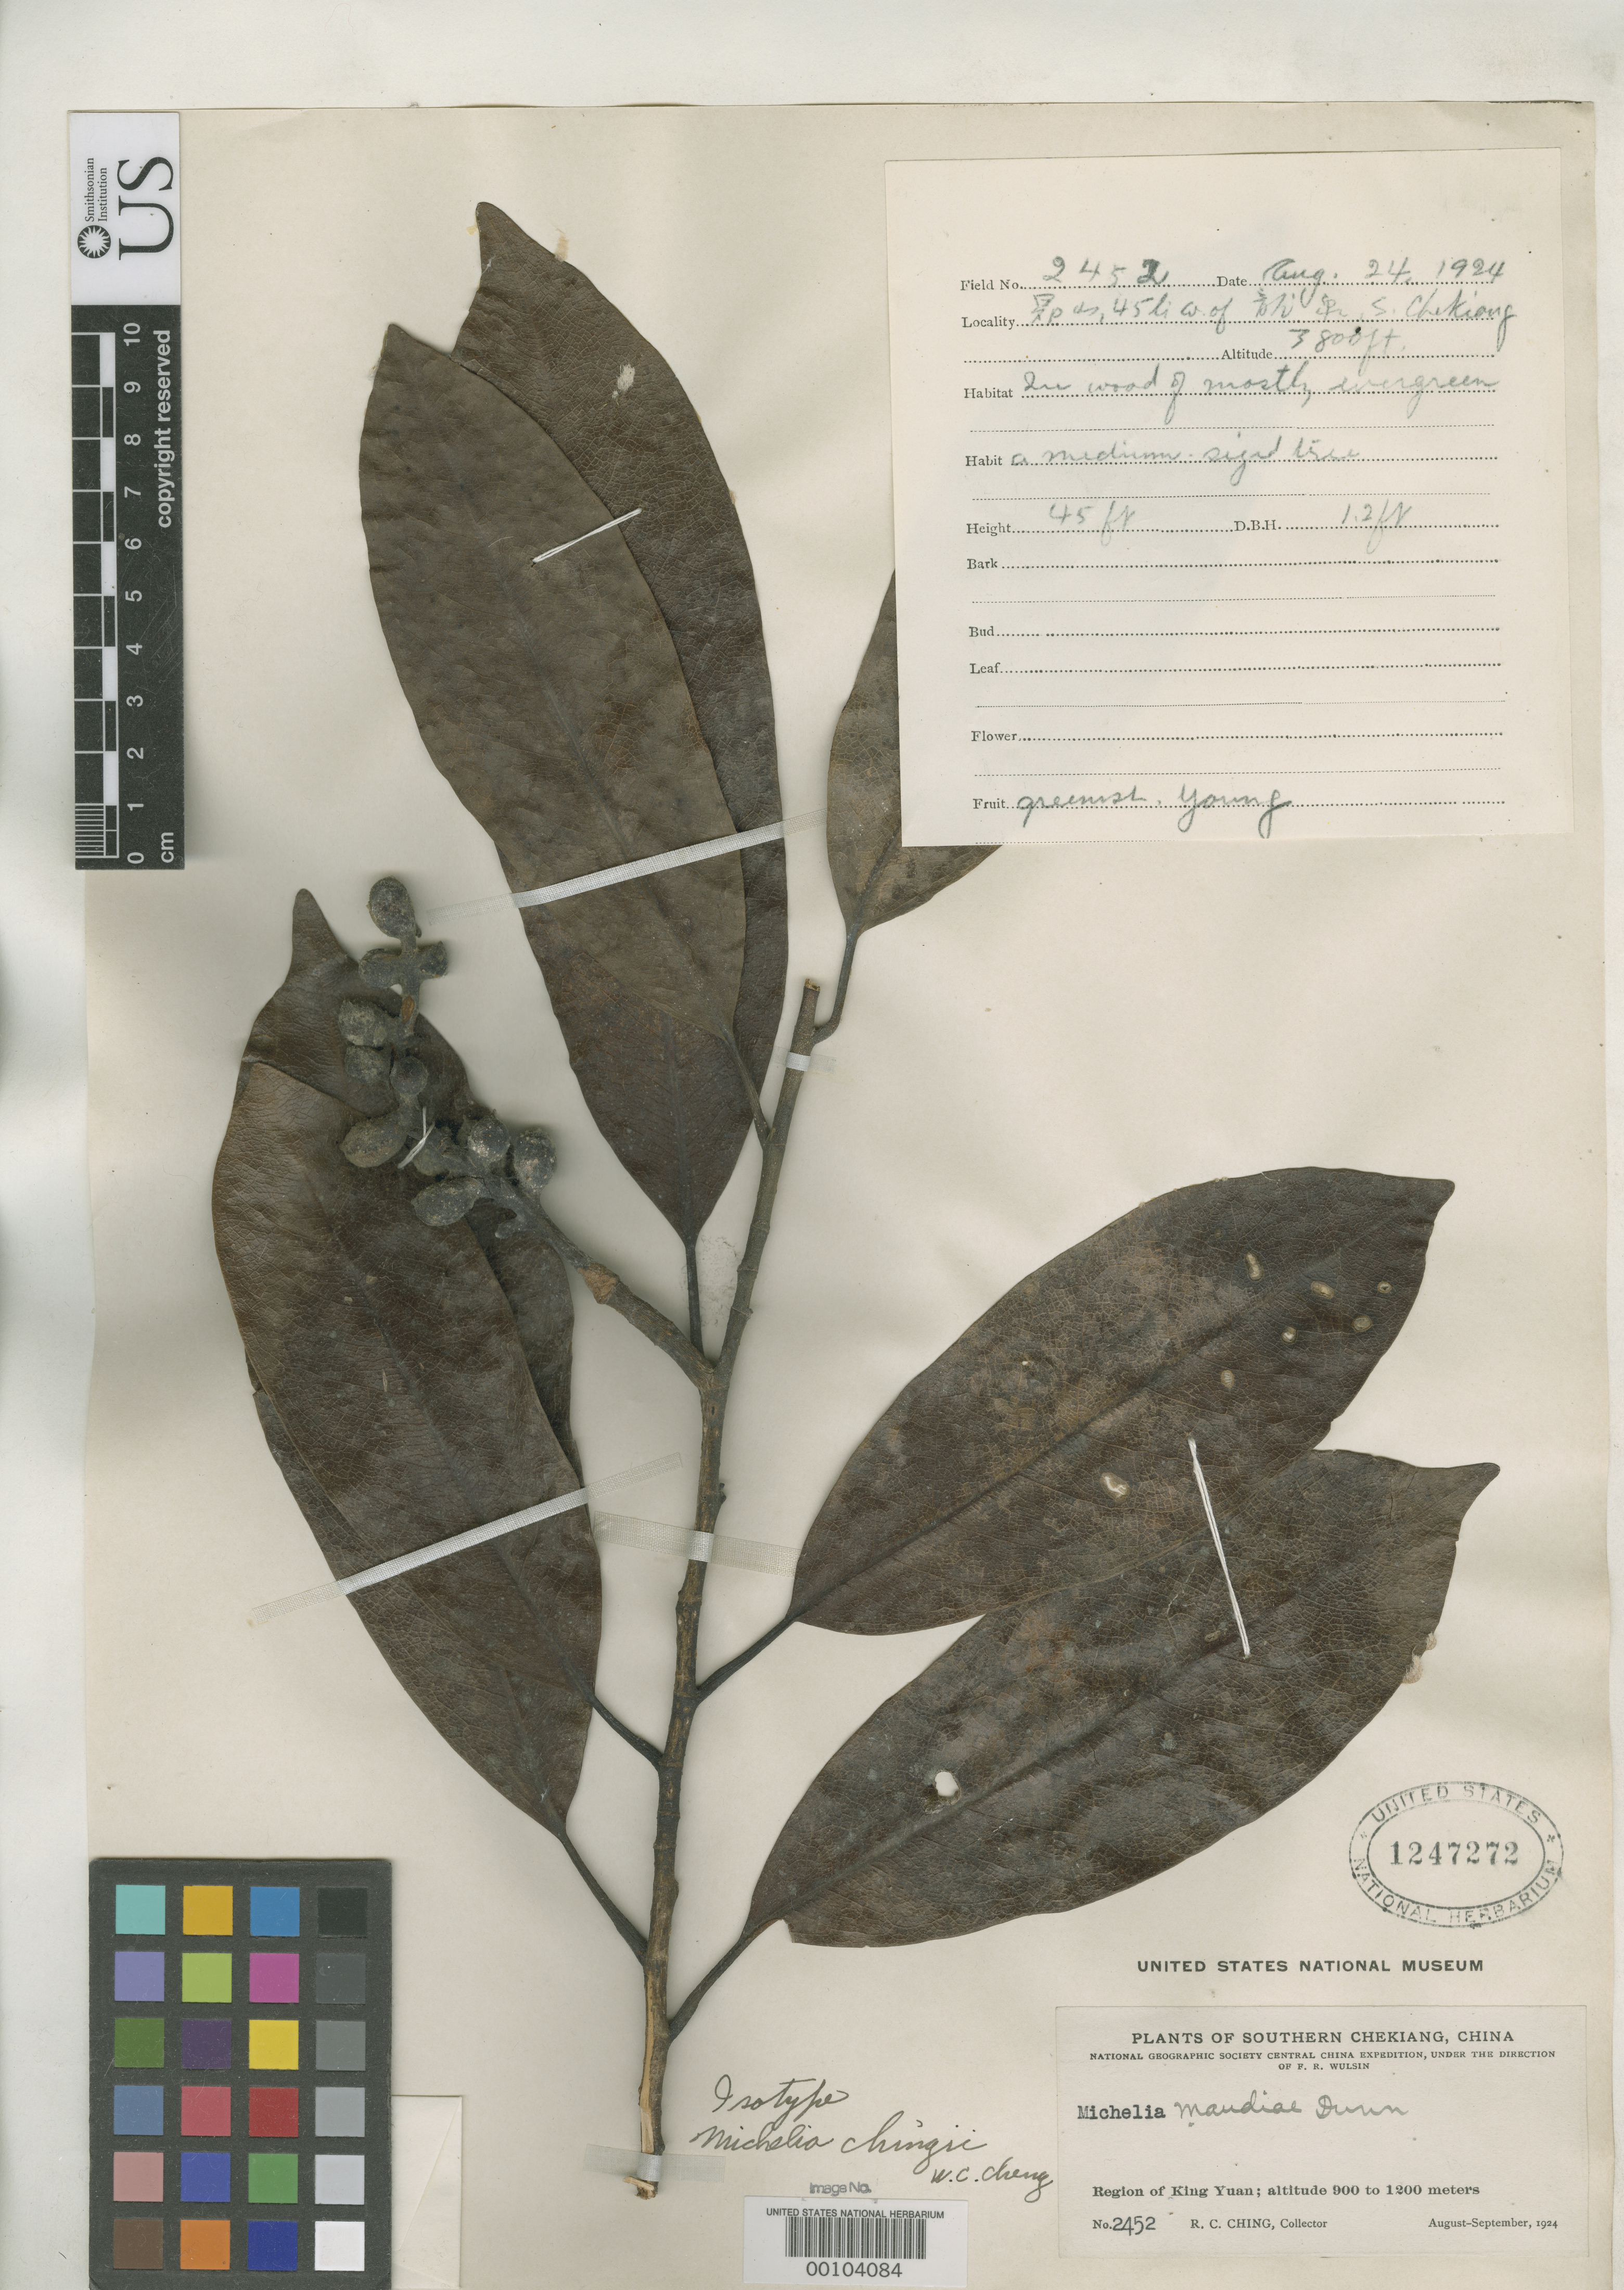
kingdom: Plantae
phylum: Tracheophyta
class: Magnoliopsida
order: Magnoliales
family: Magnoliaceae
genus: Michelia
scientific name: Michelia chingii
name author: W.C. Cheng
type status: Isotype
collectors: R. C. Ching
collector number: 2452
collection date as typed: Aug 1924 to -- Sep 1924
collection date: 1924-08/1924-09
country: China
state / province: Zhejiang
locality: King Yuan Region.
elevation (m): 900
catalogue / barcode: US 1247272